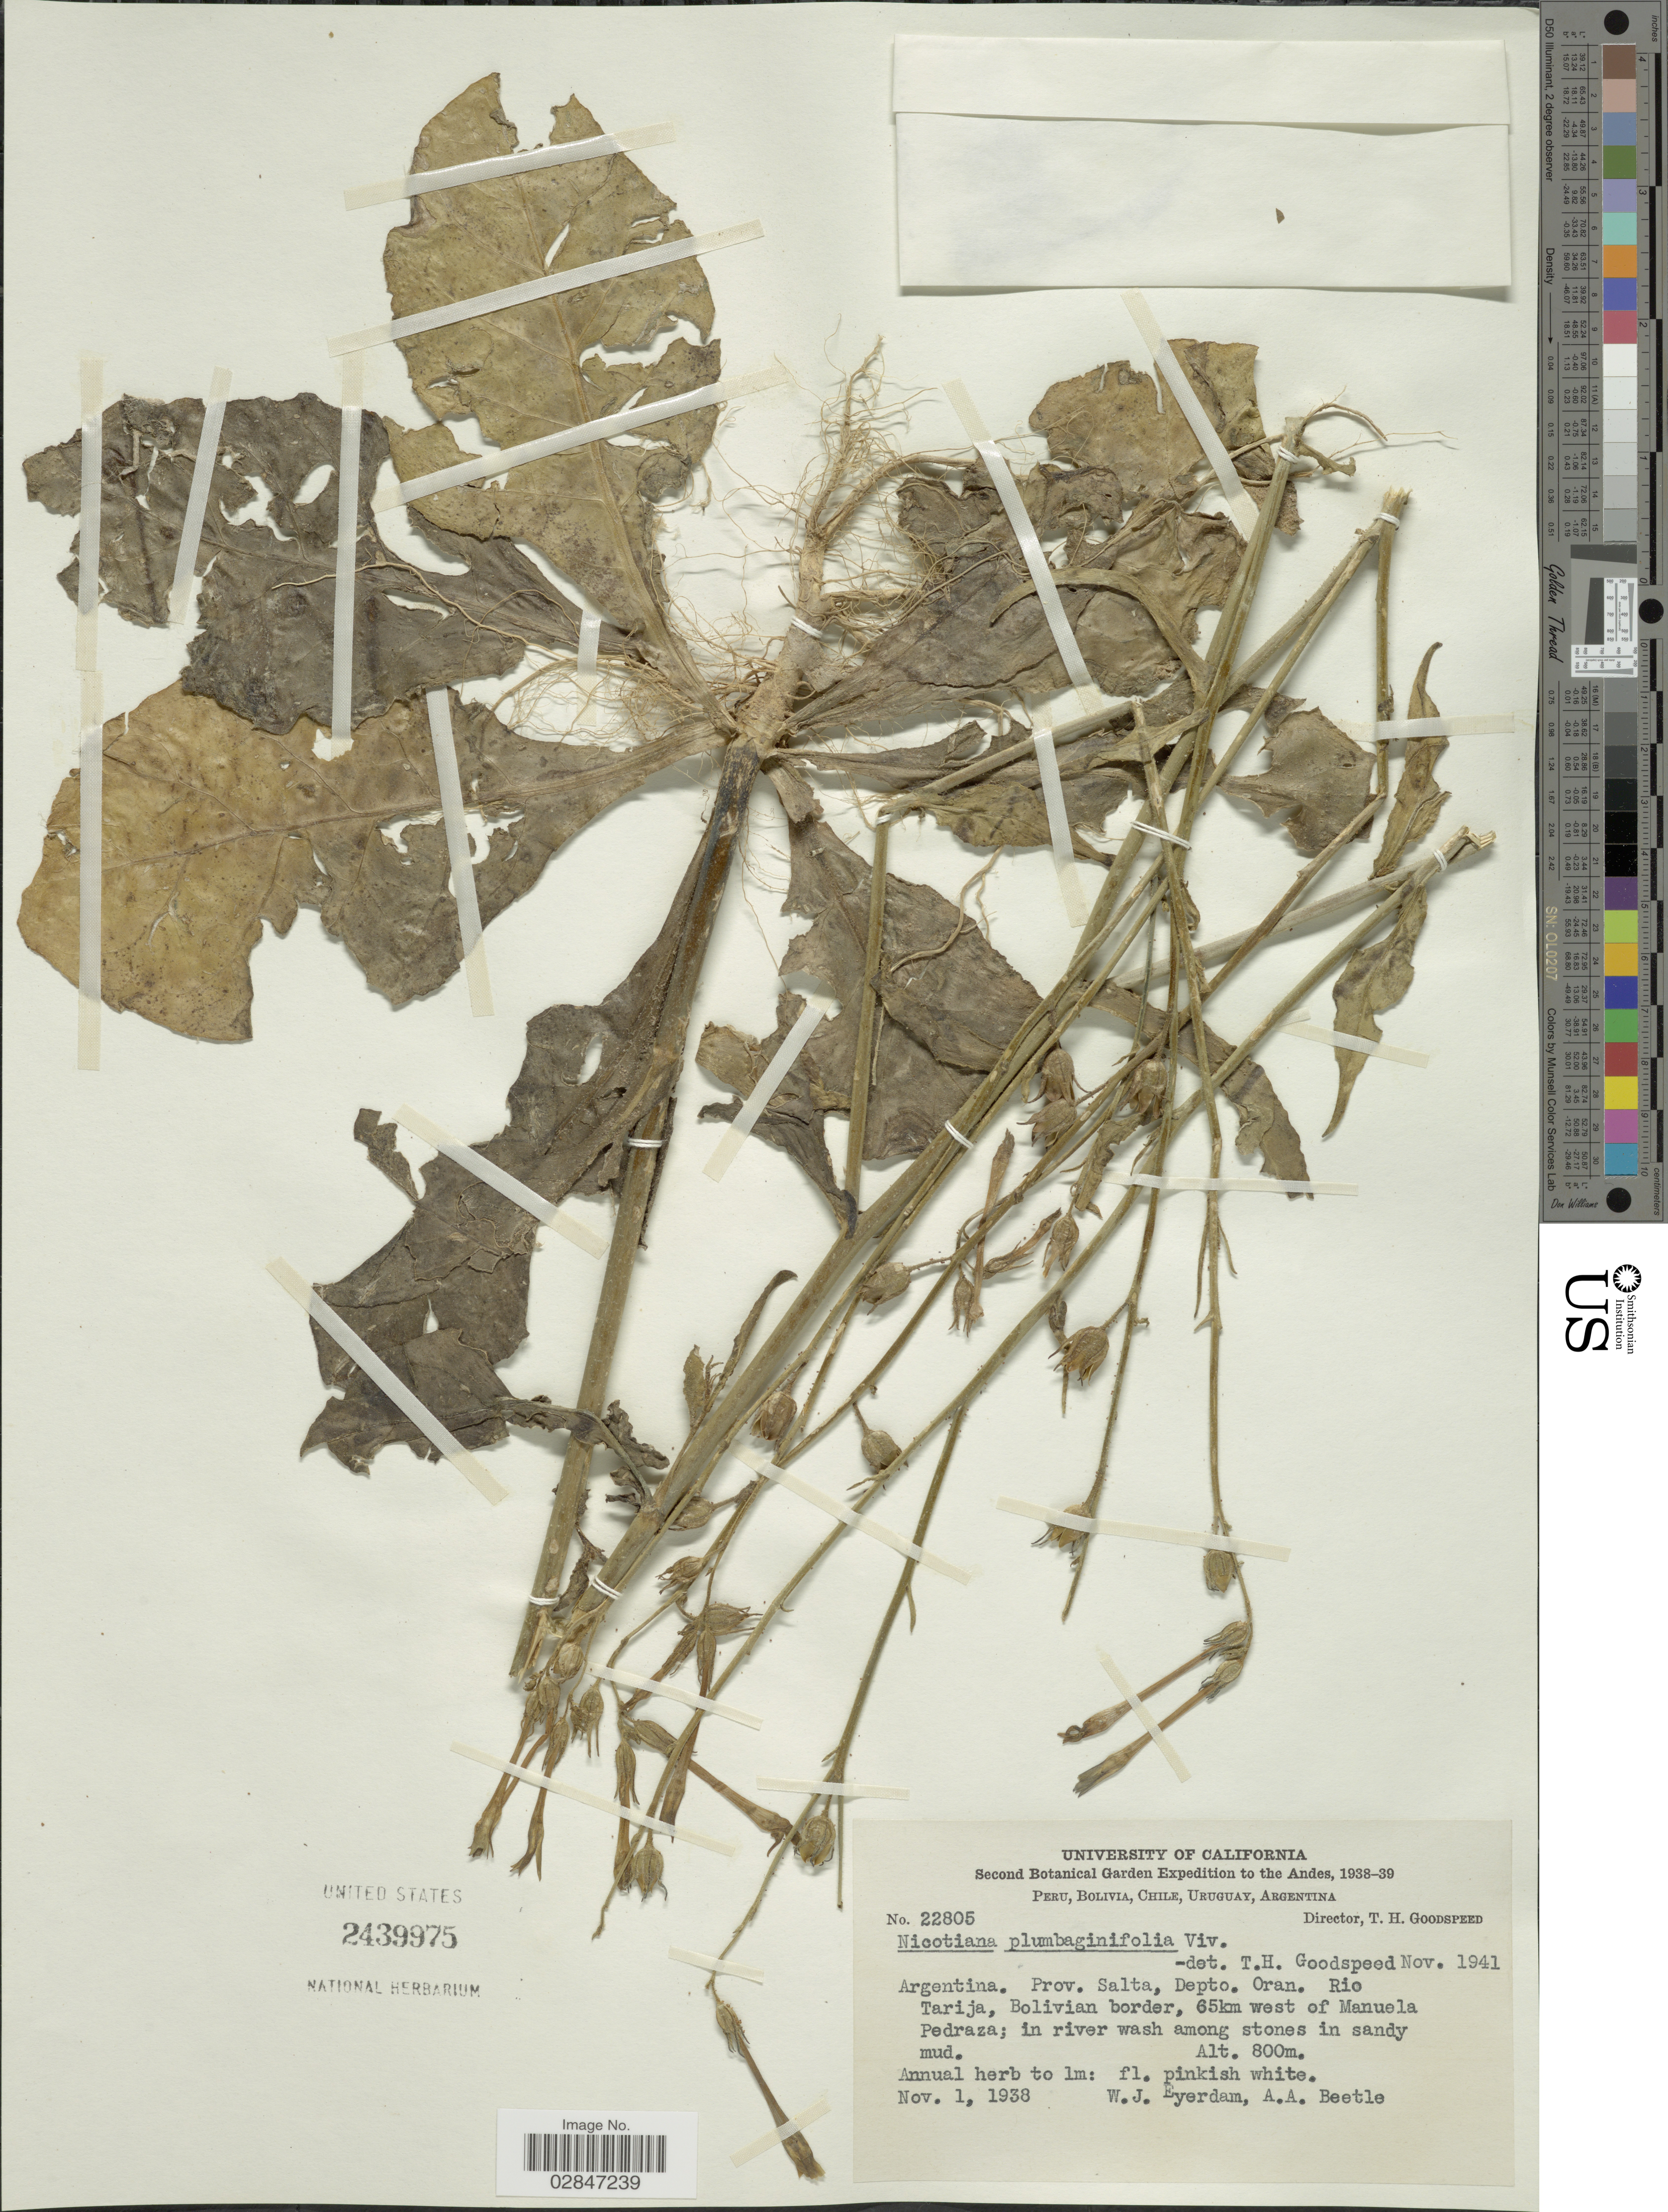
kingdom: Plantae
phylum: Tracheophyta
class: Magnoliopsida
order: Solanales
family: Solanaceae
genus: Nicotiana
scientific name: Nicotiana plumbaginifolia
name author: Viv.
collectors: W. J. Eyerdam & A. A. Beetle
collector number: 22805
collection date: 1938-11-01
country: Argentina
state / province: Salta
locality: The Andes, Prov. Salta, Depto. Oran, Rio Tarija, Bolivian border, 65km west of Manuela Pedraza.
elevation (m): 800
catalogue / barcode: US 2439975